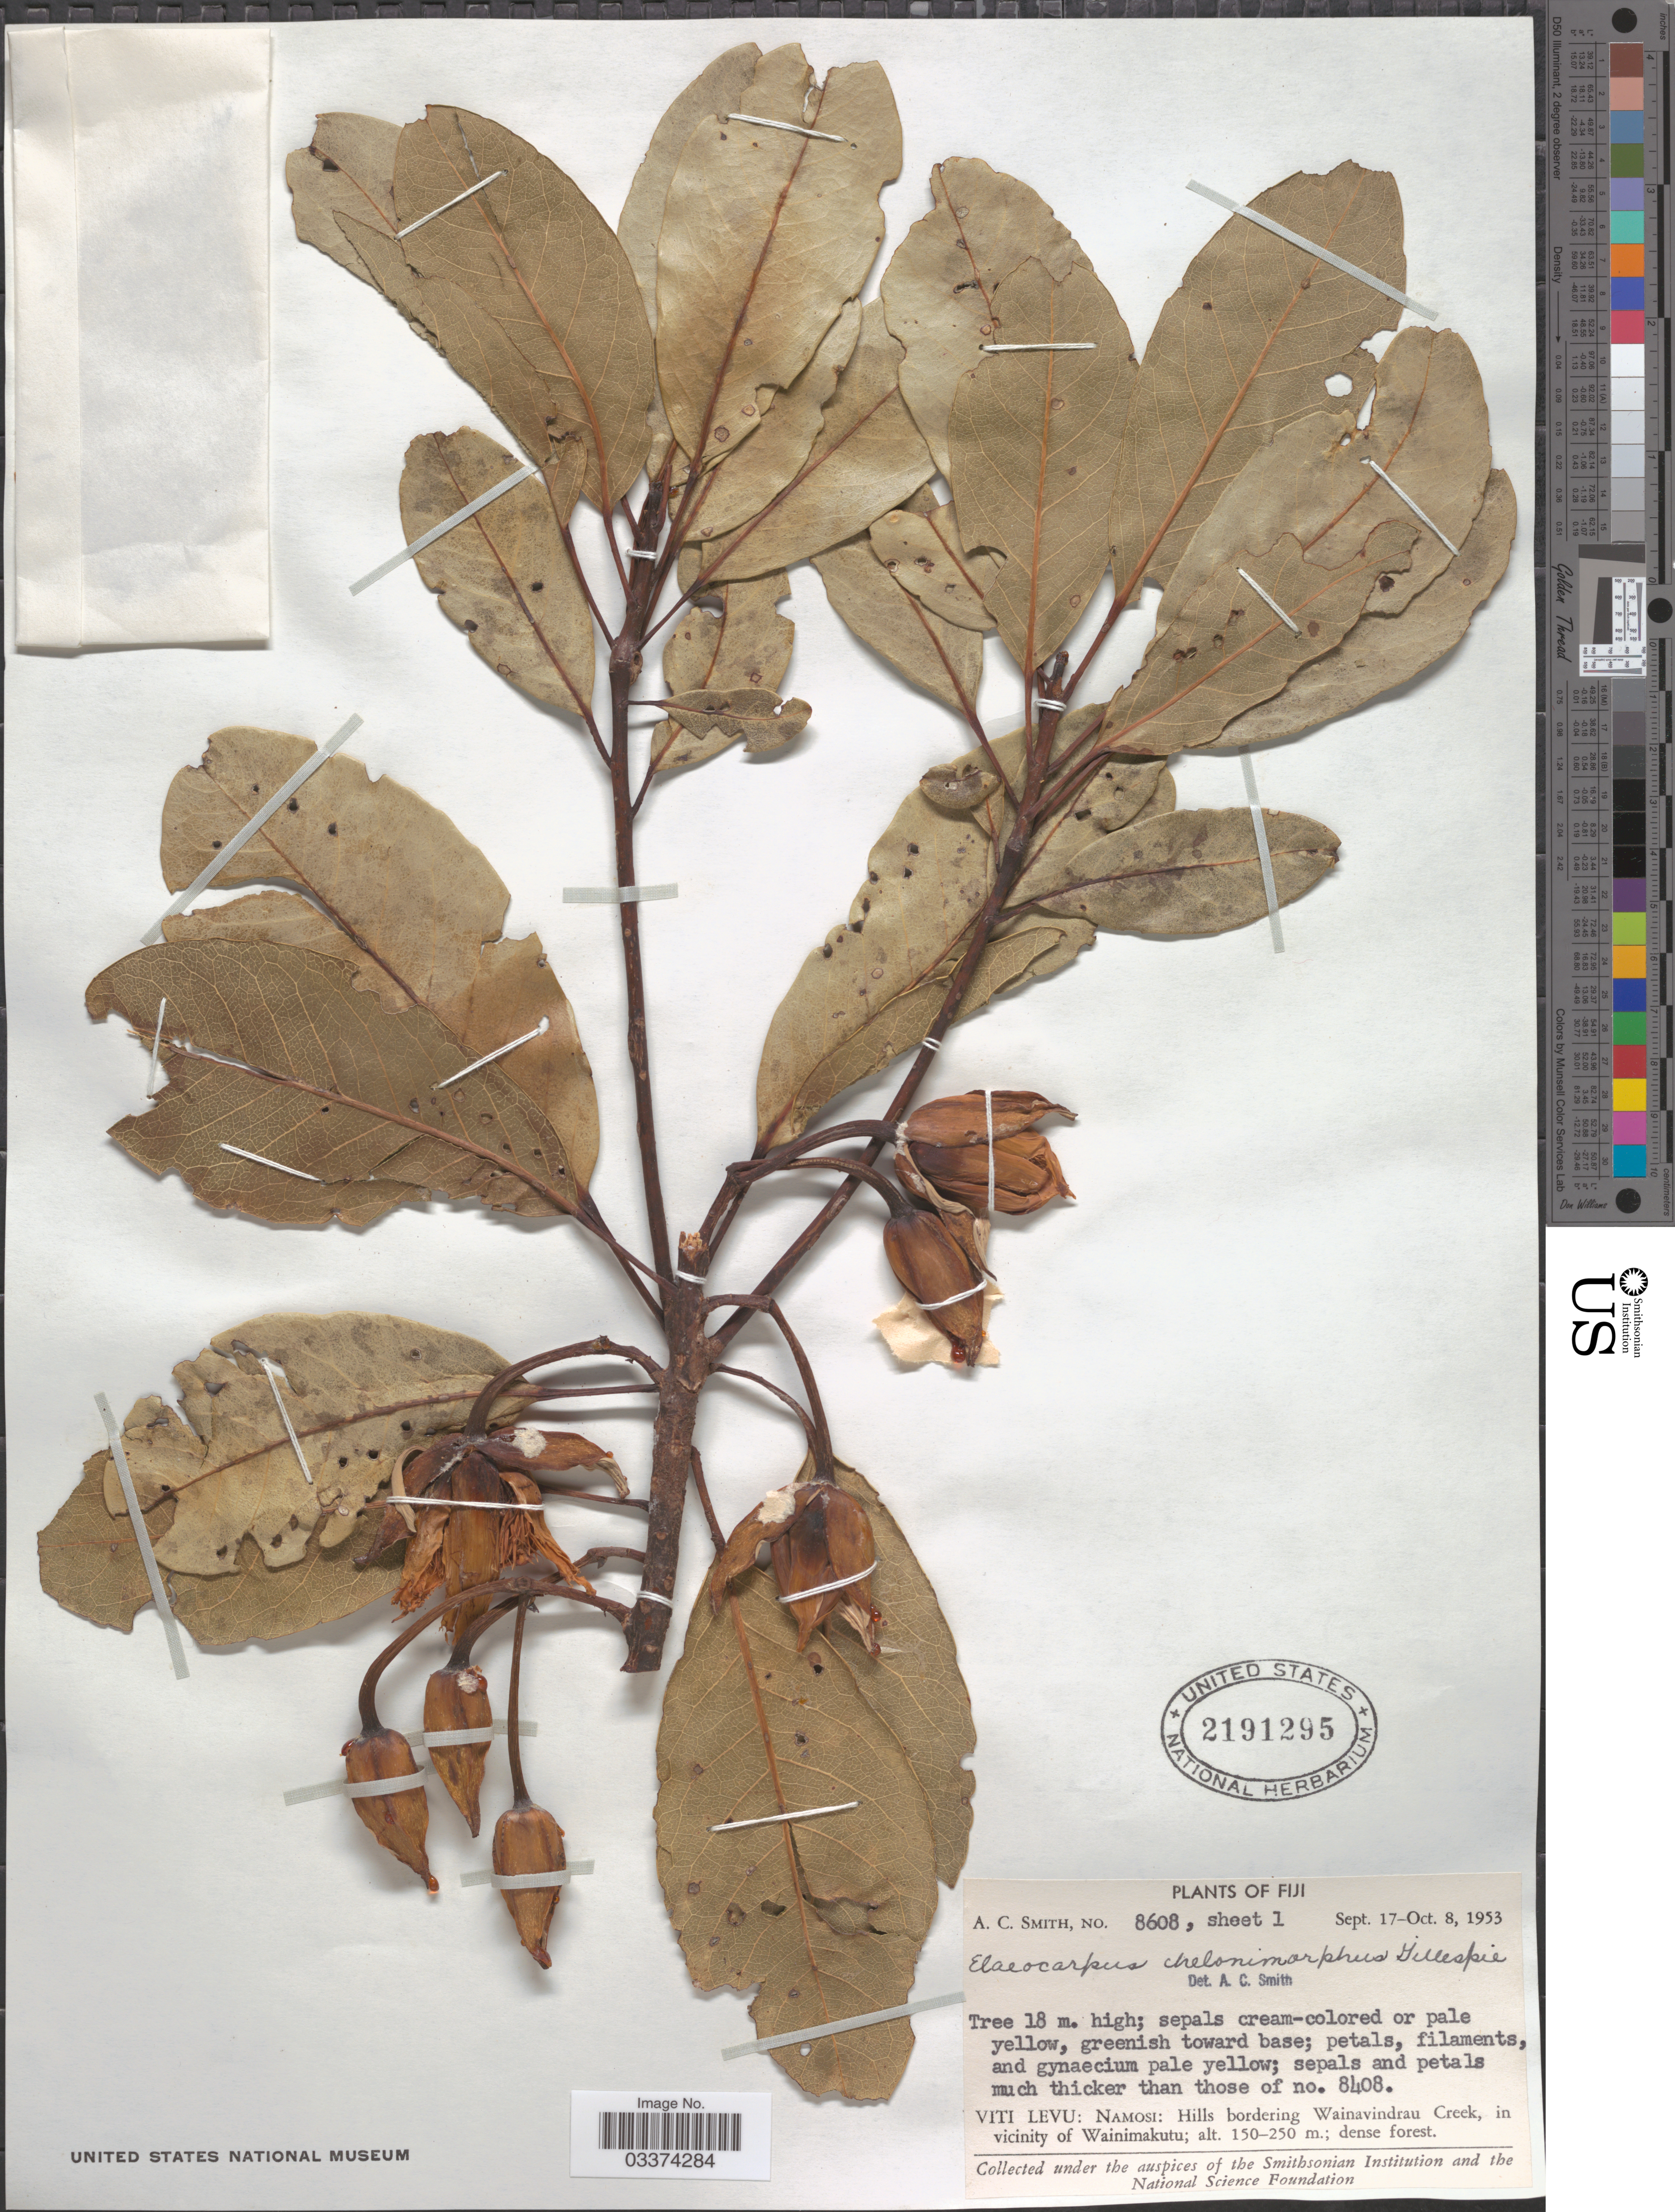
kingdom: Plantae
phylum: Tracheophyta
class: Magnoliopsida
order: Oxalidales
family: Elaeocarpaceae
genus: Elaeocarpus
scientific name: Elaeocarpus chelonimorphus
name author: Gillespie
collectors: A. C. Smith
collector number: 8608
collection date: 1953-09-17/1953-10-08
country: Fiji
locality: Viti Levu: Namosi: Hills bordering Wainavindrau Creek, in vicinity of Wainimakutu.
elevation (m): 150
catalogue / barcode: US 2191295